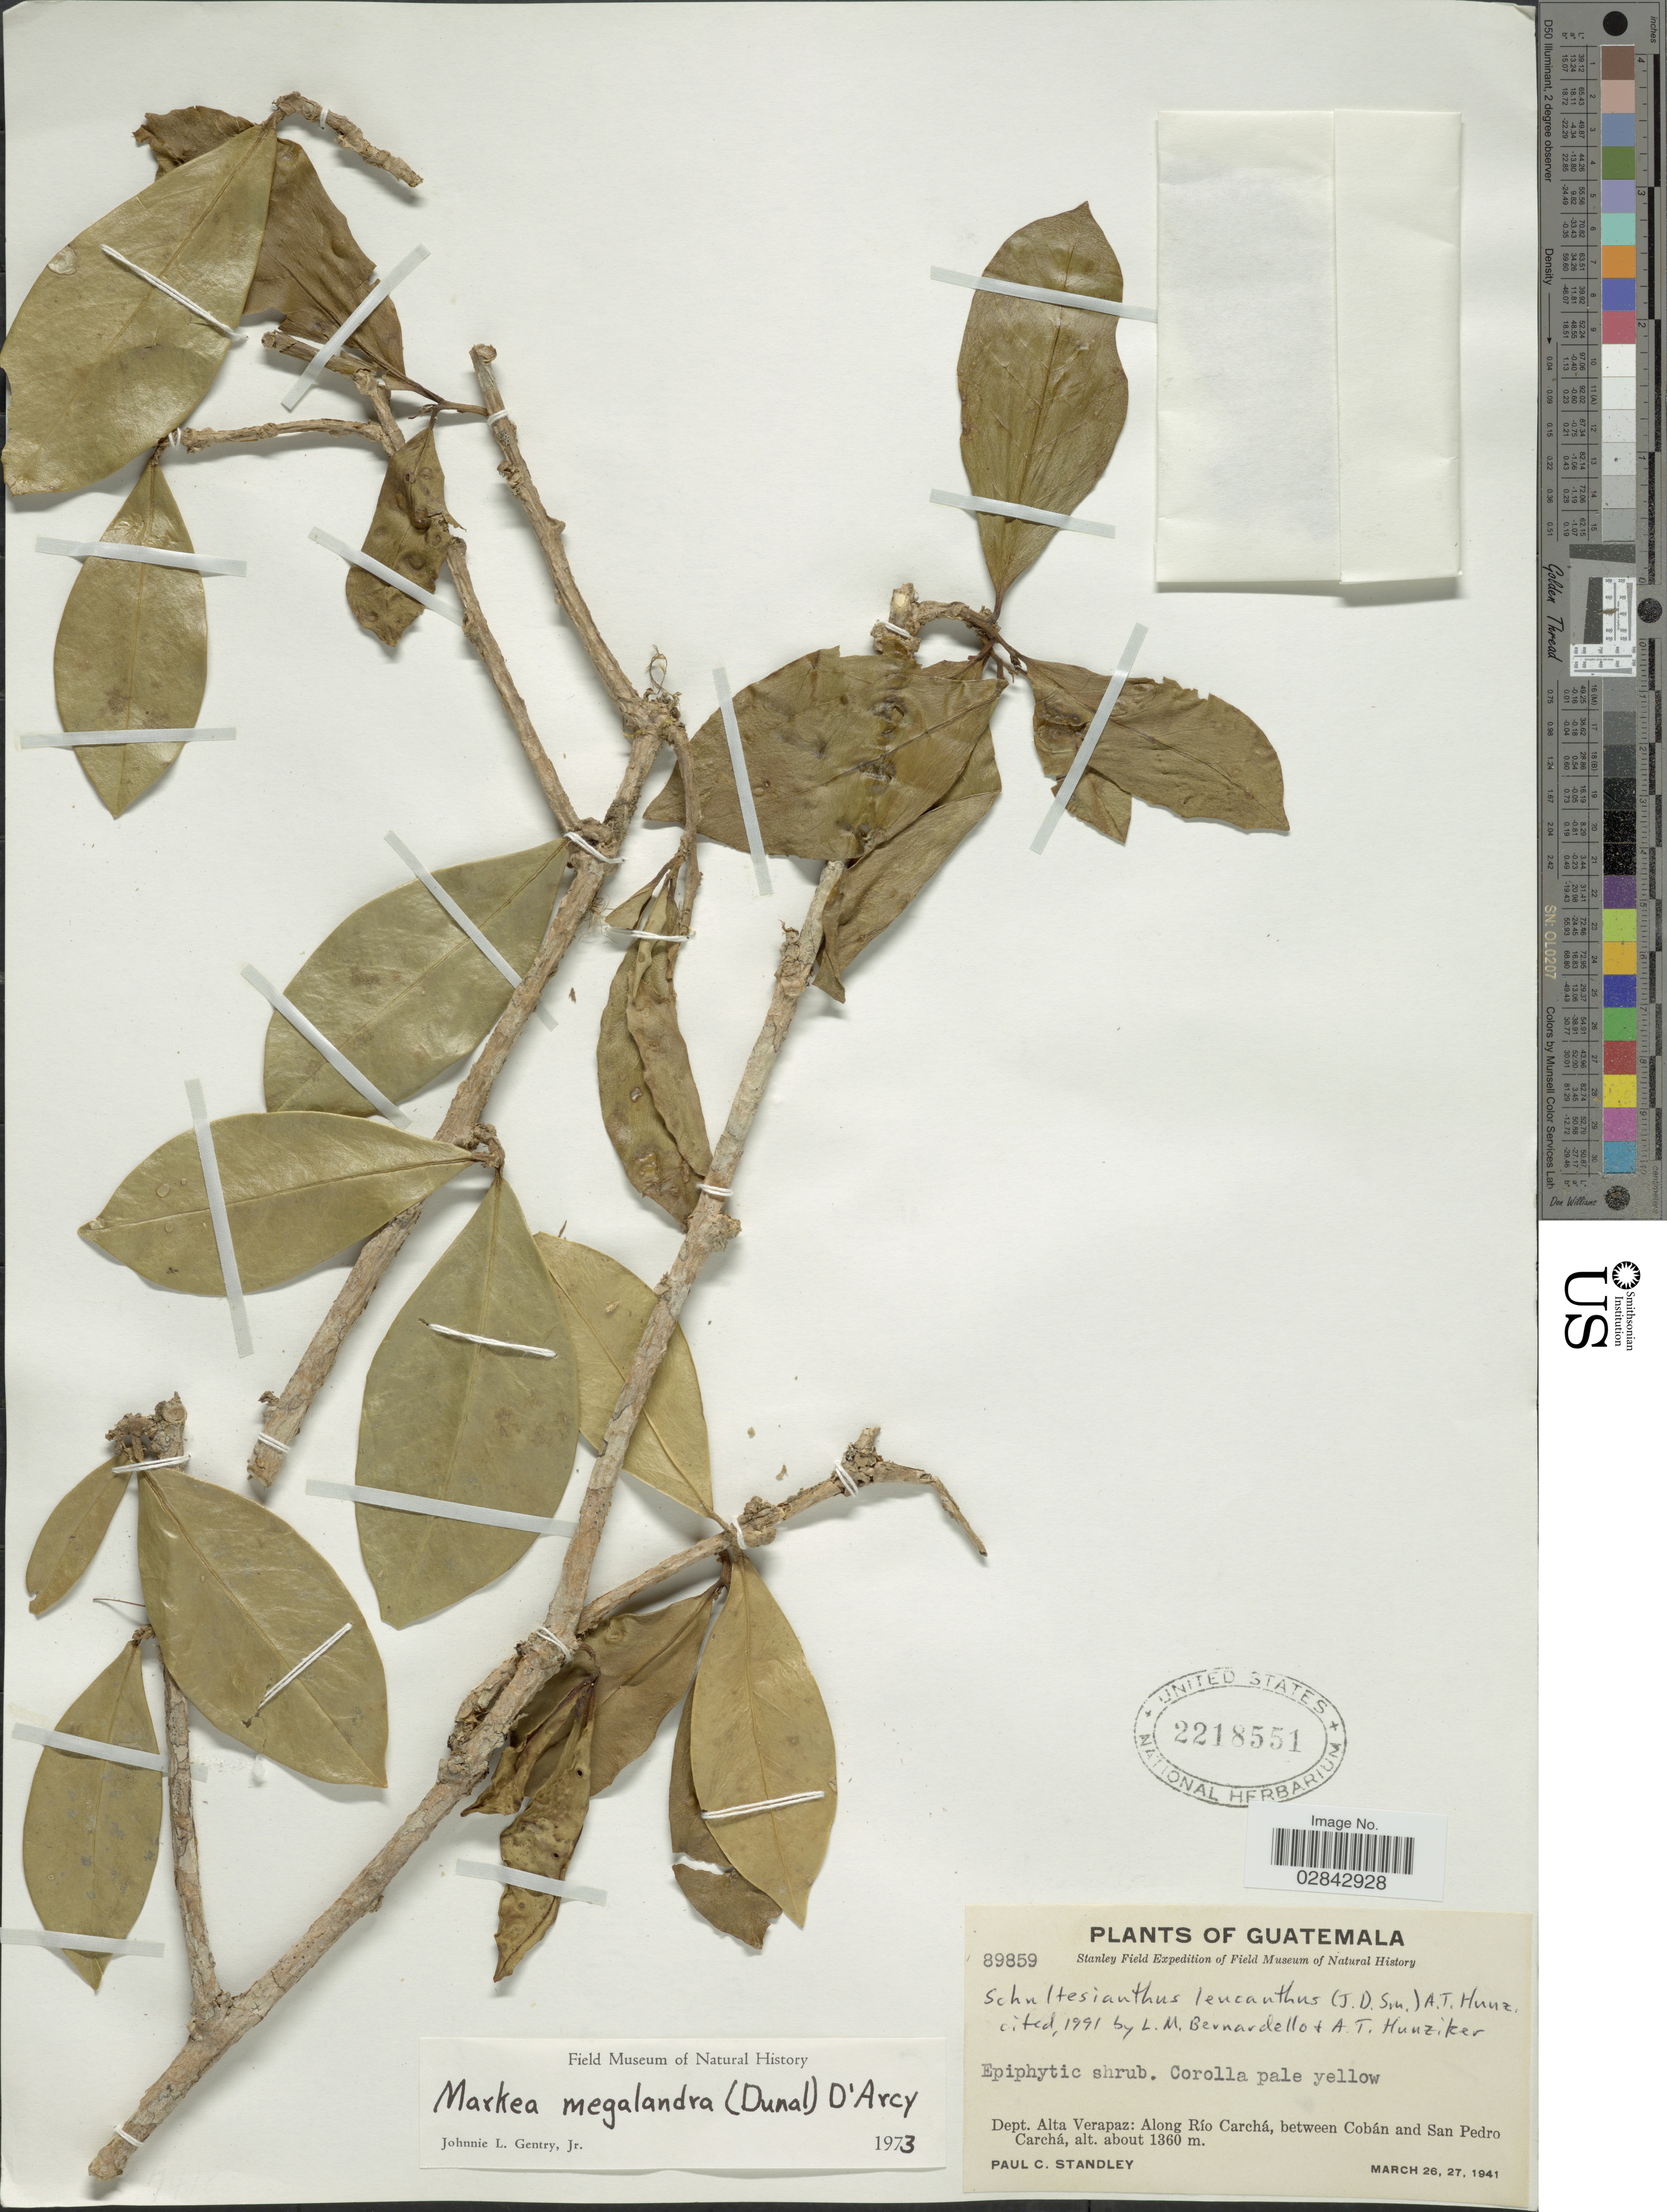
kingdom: Plantae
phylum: Tracheophyta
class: Magnoliopsida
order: Solanales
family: Solanaceae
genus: Schultesianthus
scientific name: Schultesianthus leucanthus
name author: (Donn. Sm.) Hunz.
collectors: P. C. Standley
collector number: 89859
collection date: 1941-03-26/1941-03-27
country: Guatemala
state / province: Alta Verapaz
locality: Dept. Alta Verapaz: Along Río Carchá, between Cobán and San Pedro Carchá.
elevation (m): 1360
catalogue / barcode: US 2218551